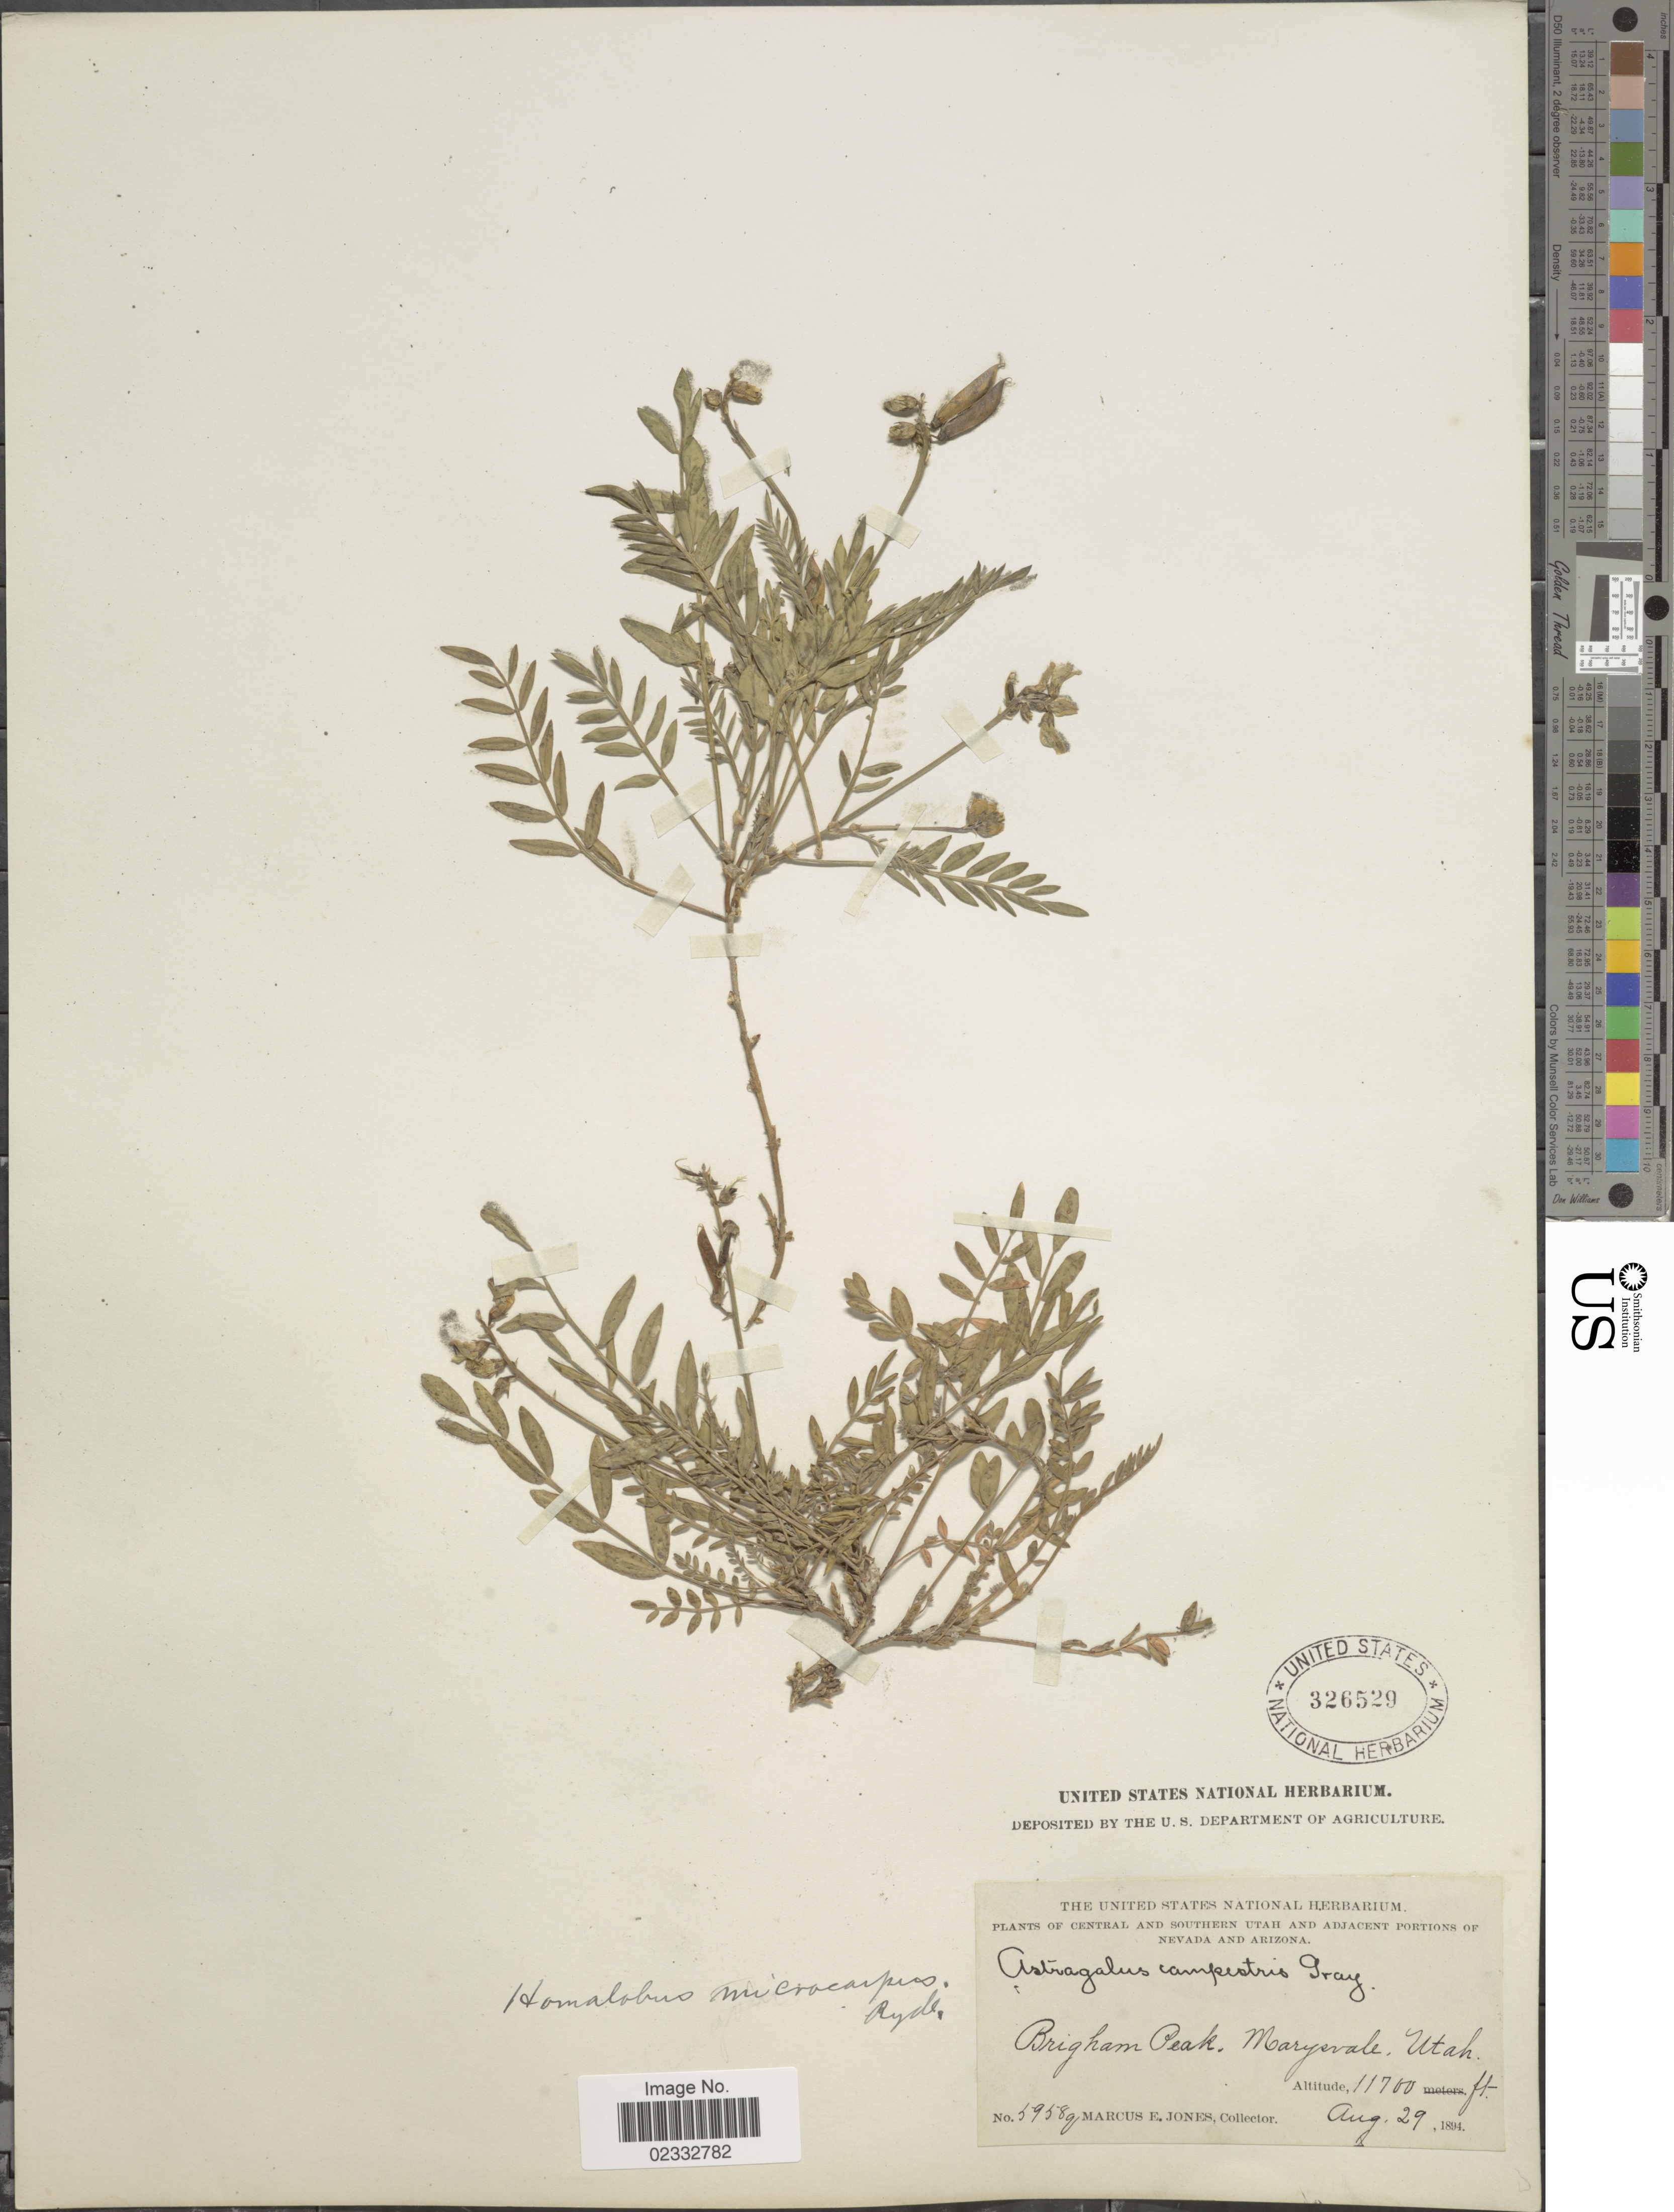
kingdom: Plantae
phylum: Tracheophyta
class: Magnoliopsida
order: Fabales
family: Fabaceae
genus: Astragalus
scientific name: Astragalus microcarpus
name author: A. DC.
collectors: M. E. Jones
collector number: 5958q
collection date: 1894-08-29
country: United States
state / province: Utah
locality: Central and Southern Utah, Brigham Peak, Marysvale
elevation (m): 3566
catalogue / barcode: US 326529